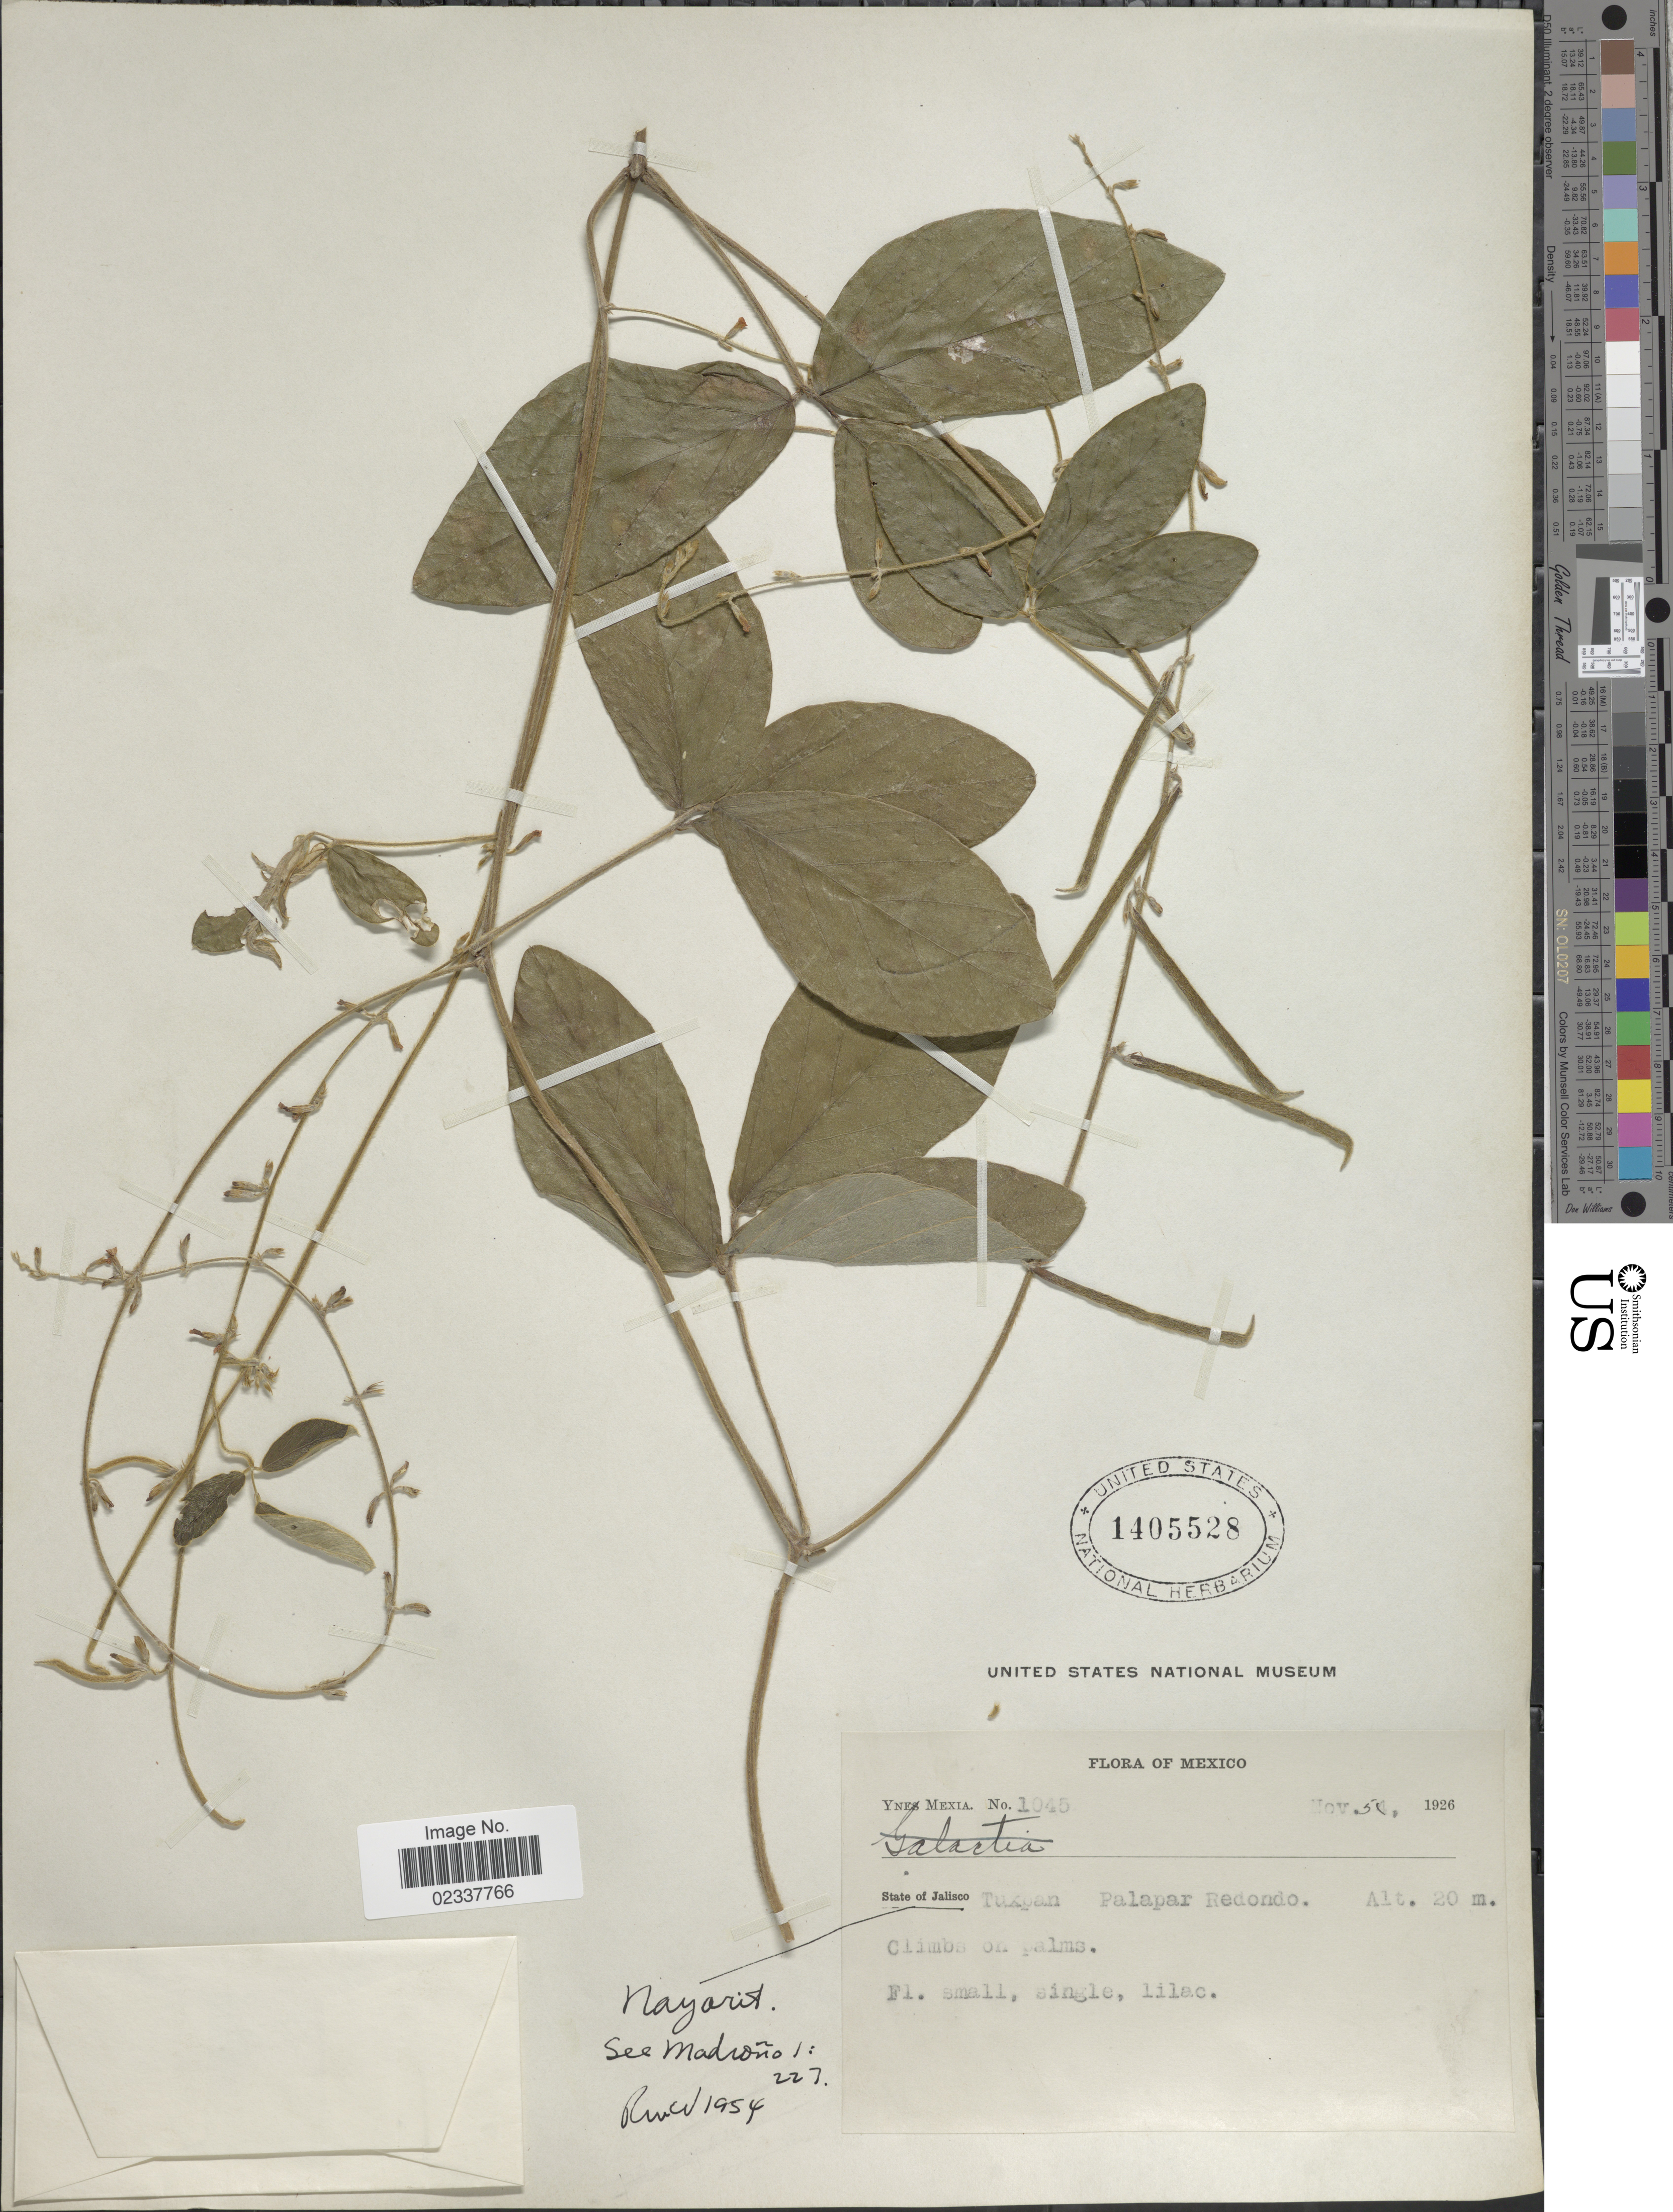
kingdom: Plantae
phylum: Tracheophyta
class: Magnoliopsida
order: Fabales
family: Fabaceae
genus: Teramnus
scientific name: Teramnus uncinatus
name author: (L.) Sw.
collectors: Y. Mexia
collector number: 1045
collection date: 1926-11-05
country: Mexico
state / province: Jalisco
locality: Tuxoan, Palapar Redondo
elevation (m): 20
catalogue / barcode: US 1405528